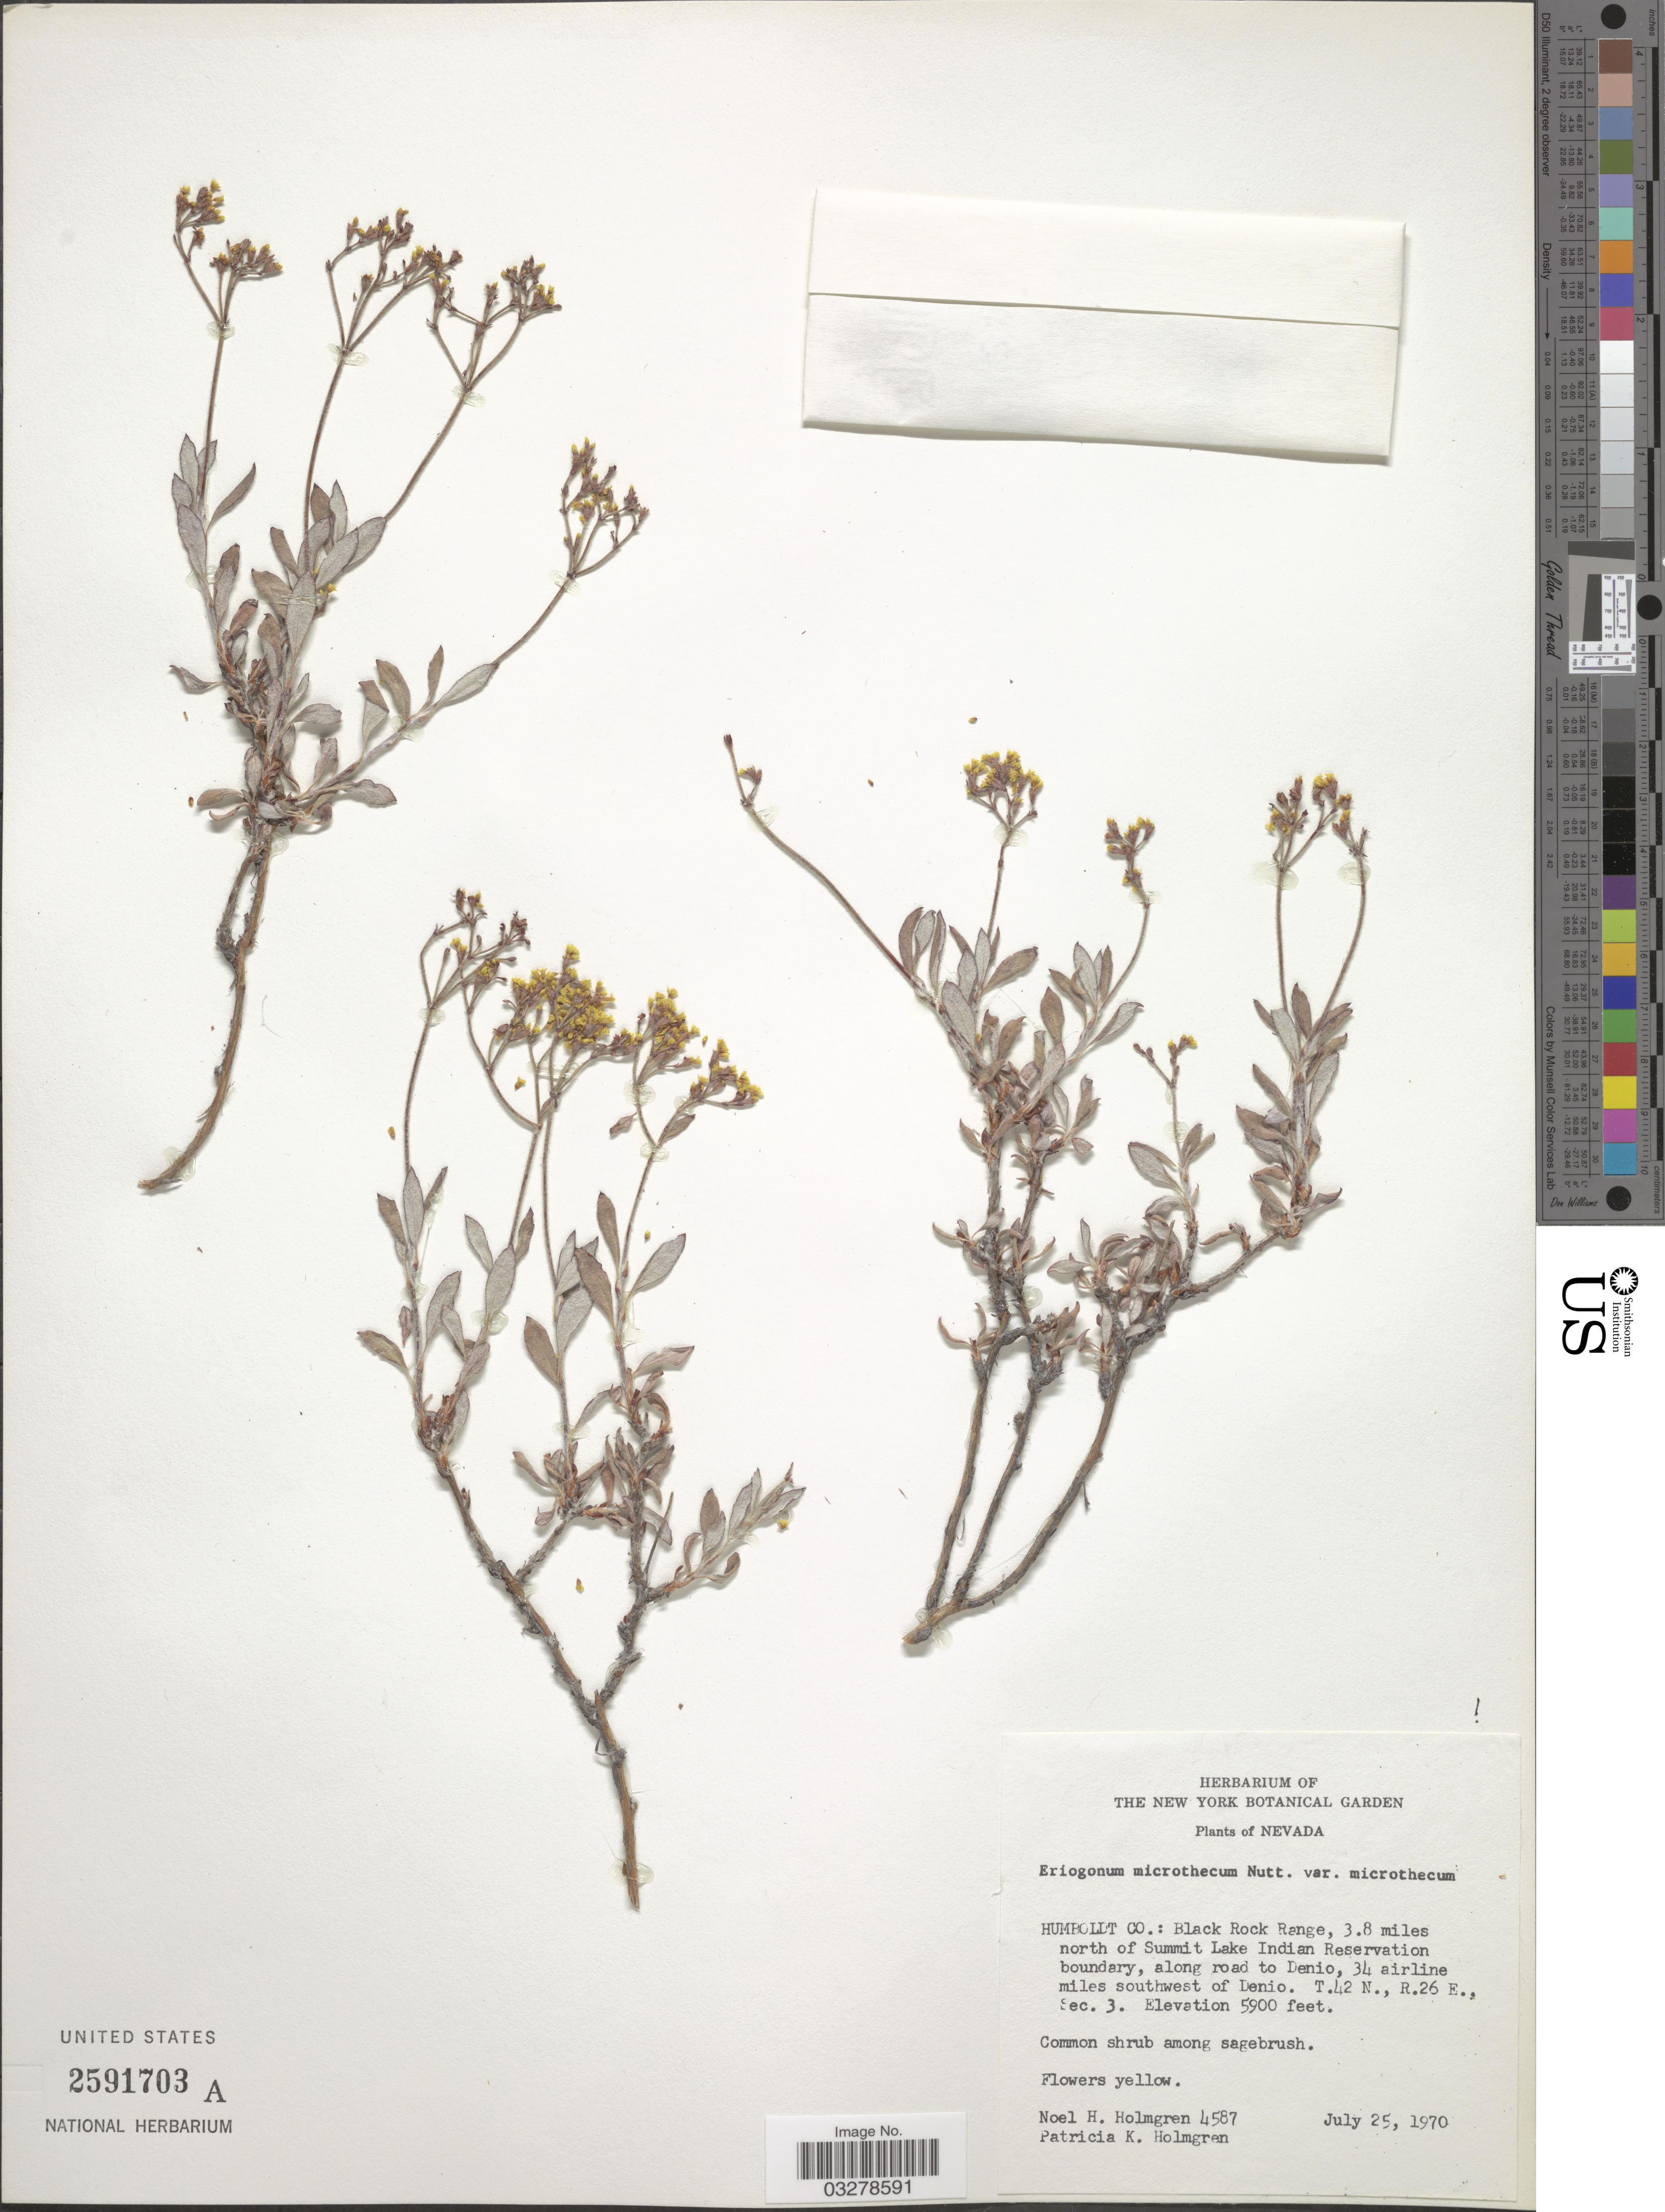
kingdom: Plantae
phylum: Tracheophyta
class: Magnoliopsida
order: Caryophyllales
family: Polygonaceae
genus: Eriogonum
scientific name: Eriogonum microtheca var. microtheca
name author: Nutt.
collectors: N. H. Holmgren & P. K. Holmgren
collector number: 4587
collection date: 1970-07-25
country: United States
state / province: Nevada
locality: Humboldt Co.: Black Rock Range, 3.8 miles north of Summit Lake Indian Reservation boundary, along road to Denio, 34 airline miles southwest of Denio. T.42 N., R.26 E., Sec. 3.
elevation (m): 1798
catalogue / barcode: US 2591703A